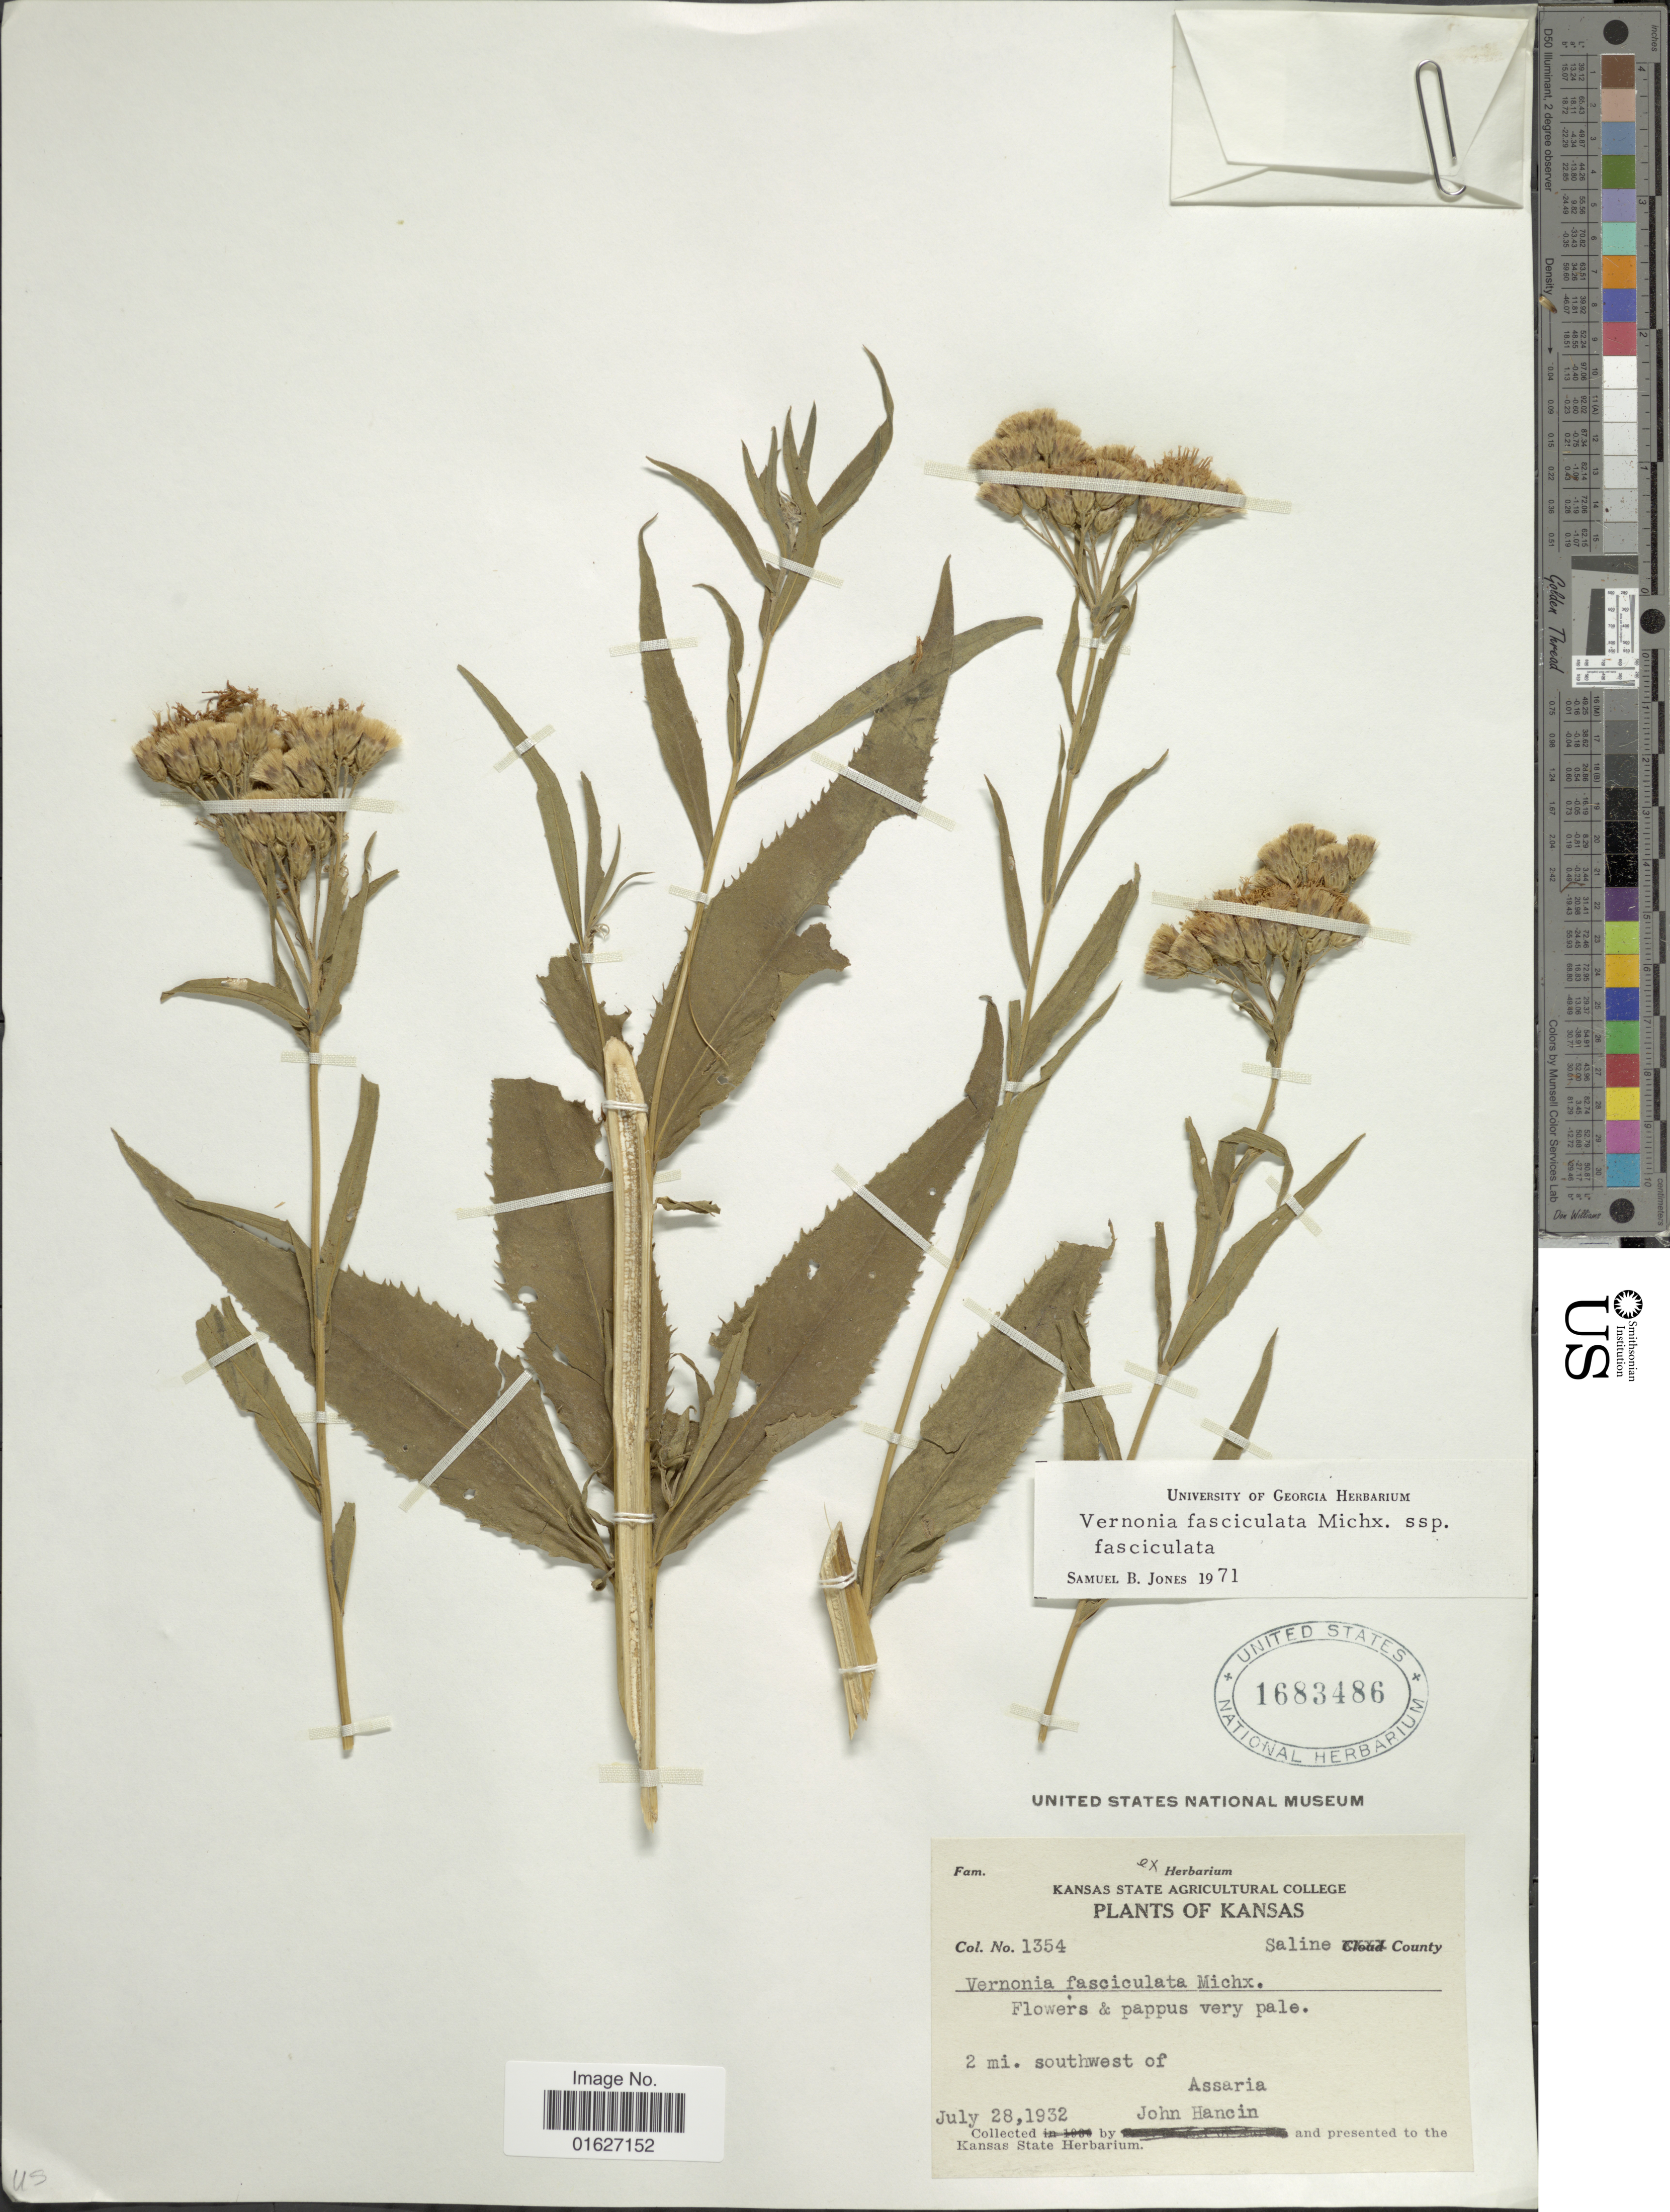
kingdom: Plantae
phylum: Tracheophyta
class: Magnoliopsida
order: Asterales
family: Asteraceae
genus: Vernonia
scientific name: Vernonia fasciculata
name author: Michx.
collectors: J. Hancin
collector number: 1354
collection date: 1932-07-28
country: United States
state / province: Kansas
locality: Saline County, 2 mi. southwest of Assaria.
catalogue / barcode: US 1683486